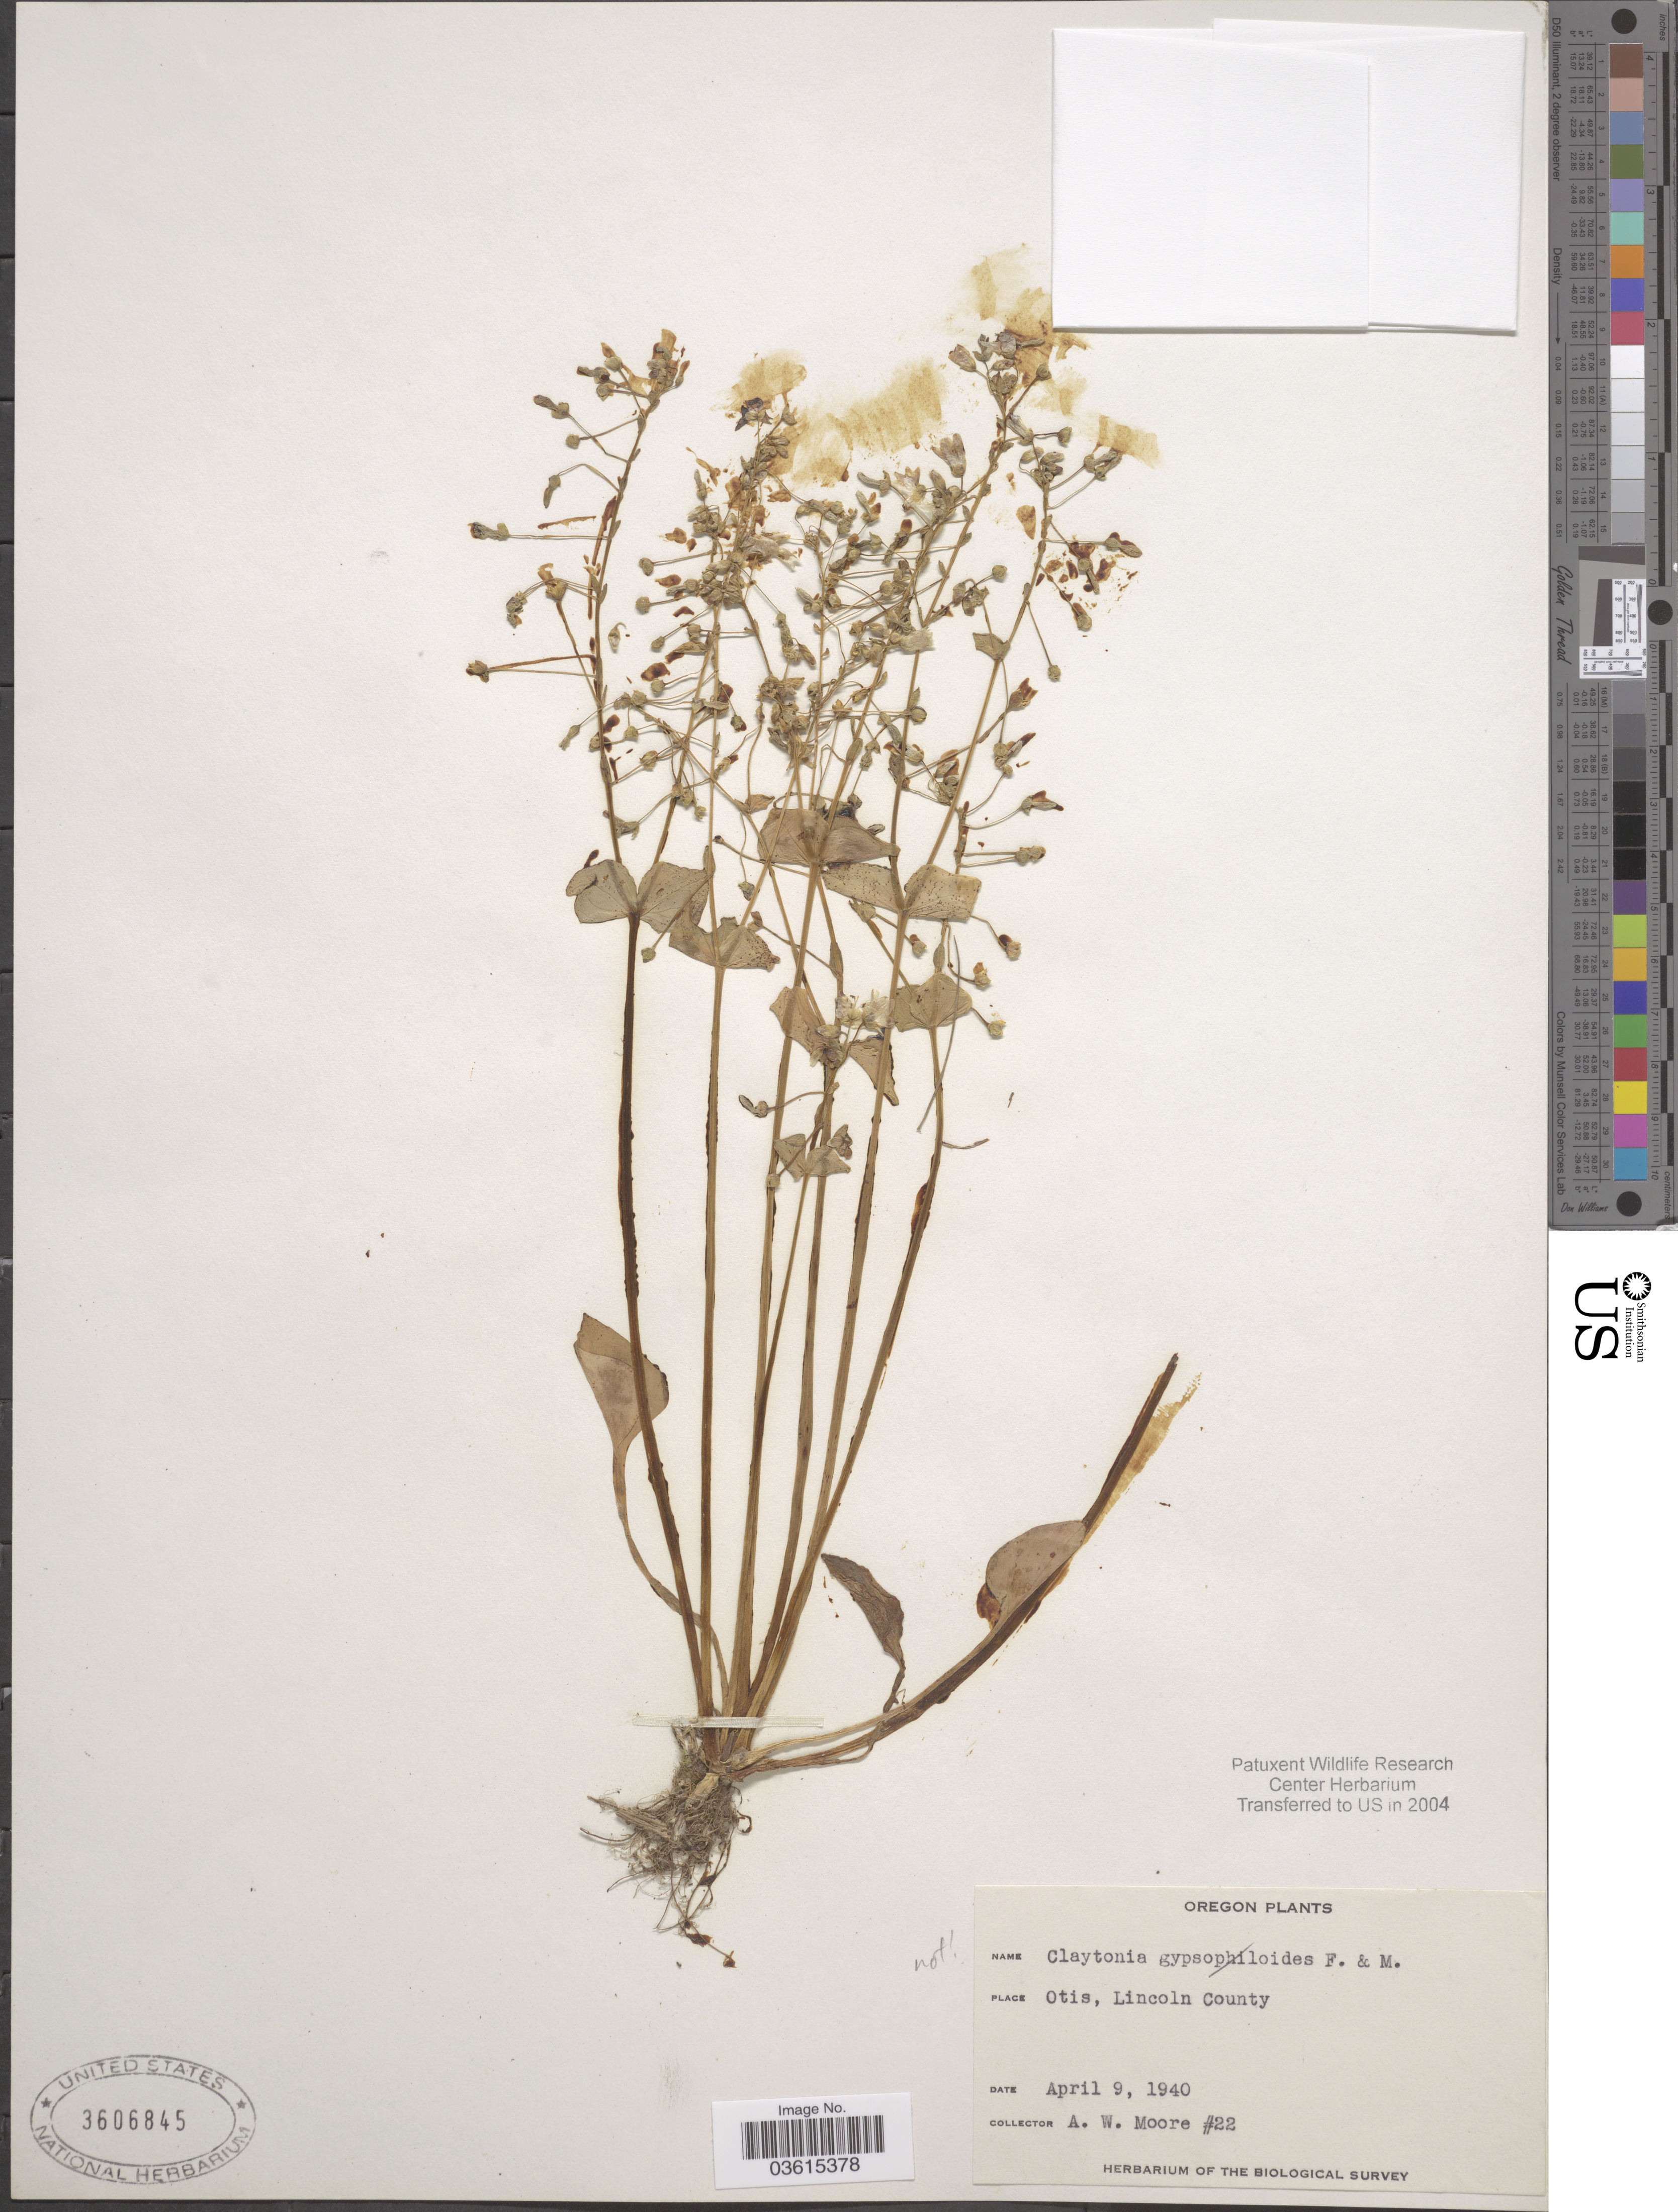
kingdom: Plantae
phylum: Tracheophyta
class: Magnoliopsida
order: Caryophyllales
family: Montiaceae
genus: Claytonia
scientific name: Claytonia sp.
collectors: A. Moore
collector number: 22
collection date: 1940-04-09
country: United States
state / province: Oregon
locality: Otis, Lincoln County.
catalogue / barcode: US 3606845